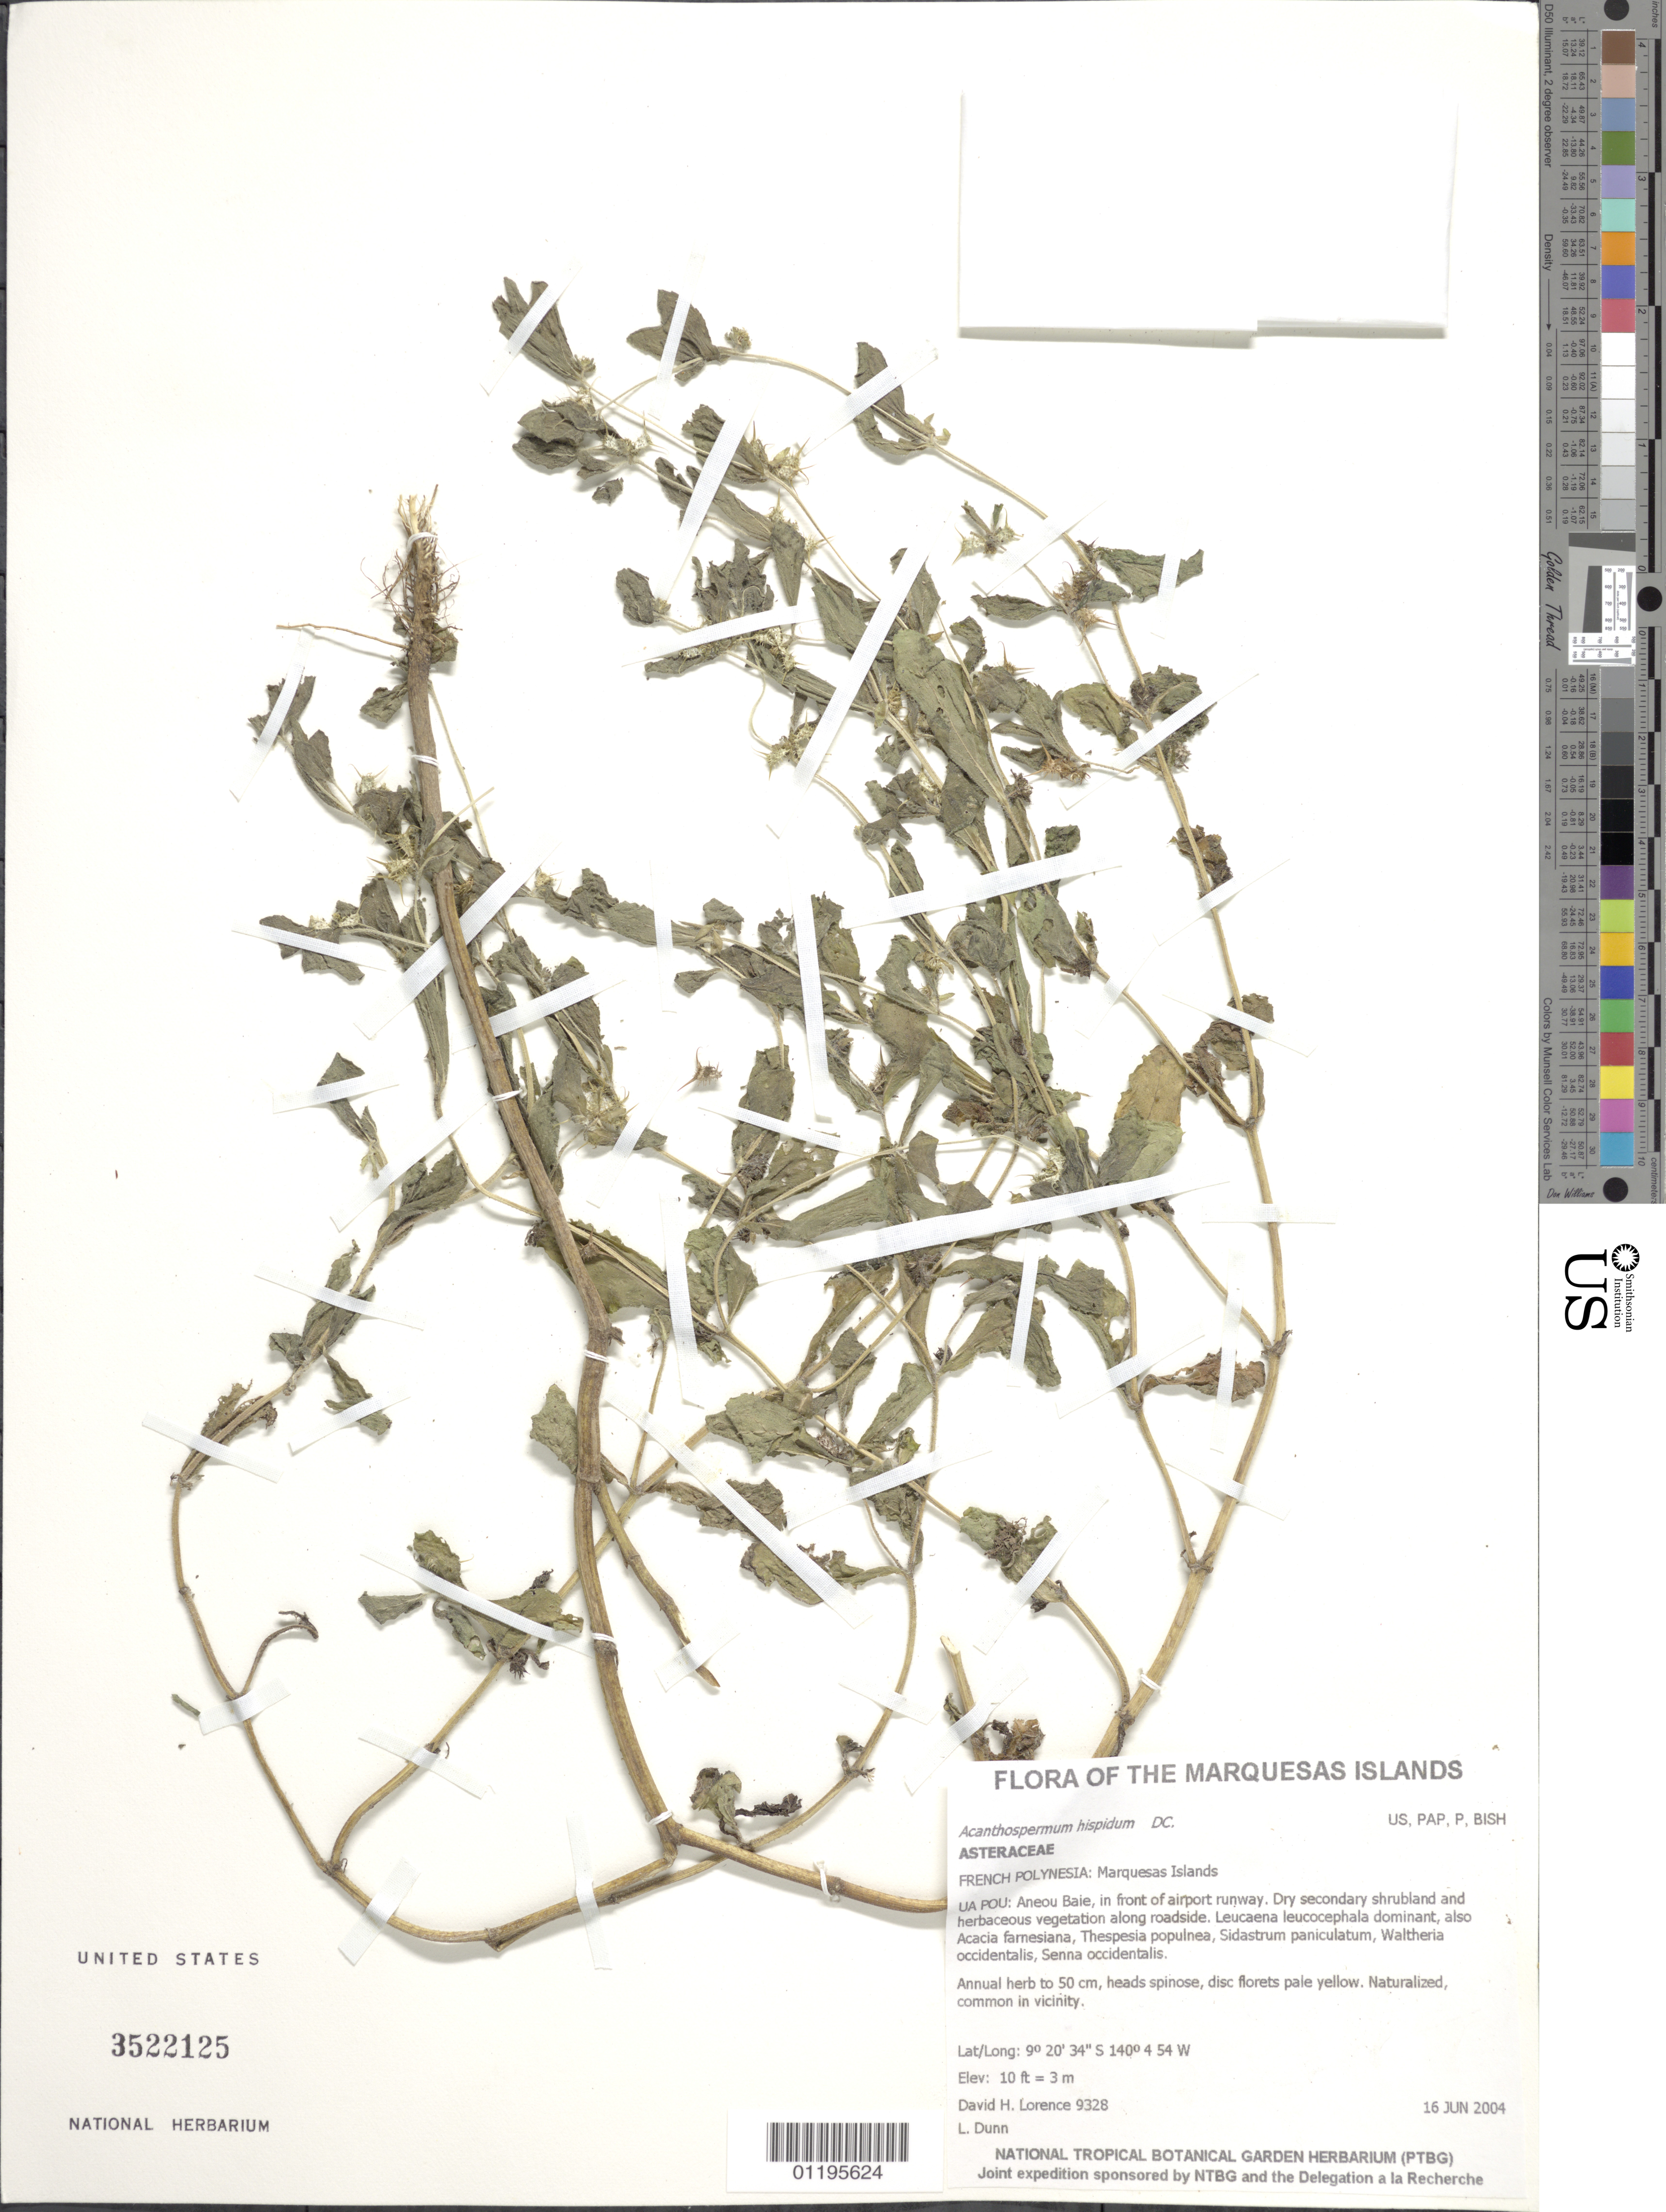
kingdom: Plantae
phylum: Tracheophyta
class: Magnoliopsida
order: Asterales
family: Asteraceae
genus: Acanthospermum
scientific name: Acanthospermum hispidum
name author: DC.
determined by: Lorence, David H., (PTBG), National Tropical Botanical Garden (UNITED STATES)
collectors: D. Lorence & L. Dunn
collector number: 9328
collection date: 2004-06-16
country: French Polynesia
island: Ua Pou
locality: Aneou Baie, in front of airport runway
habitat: Dry secondary shrubland and herbaceous vegetation along roadside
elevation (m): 3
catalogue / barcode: US 3522125